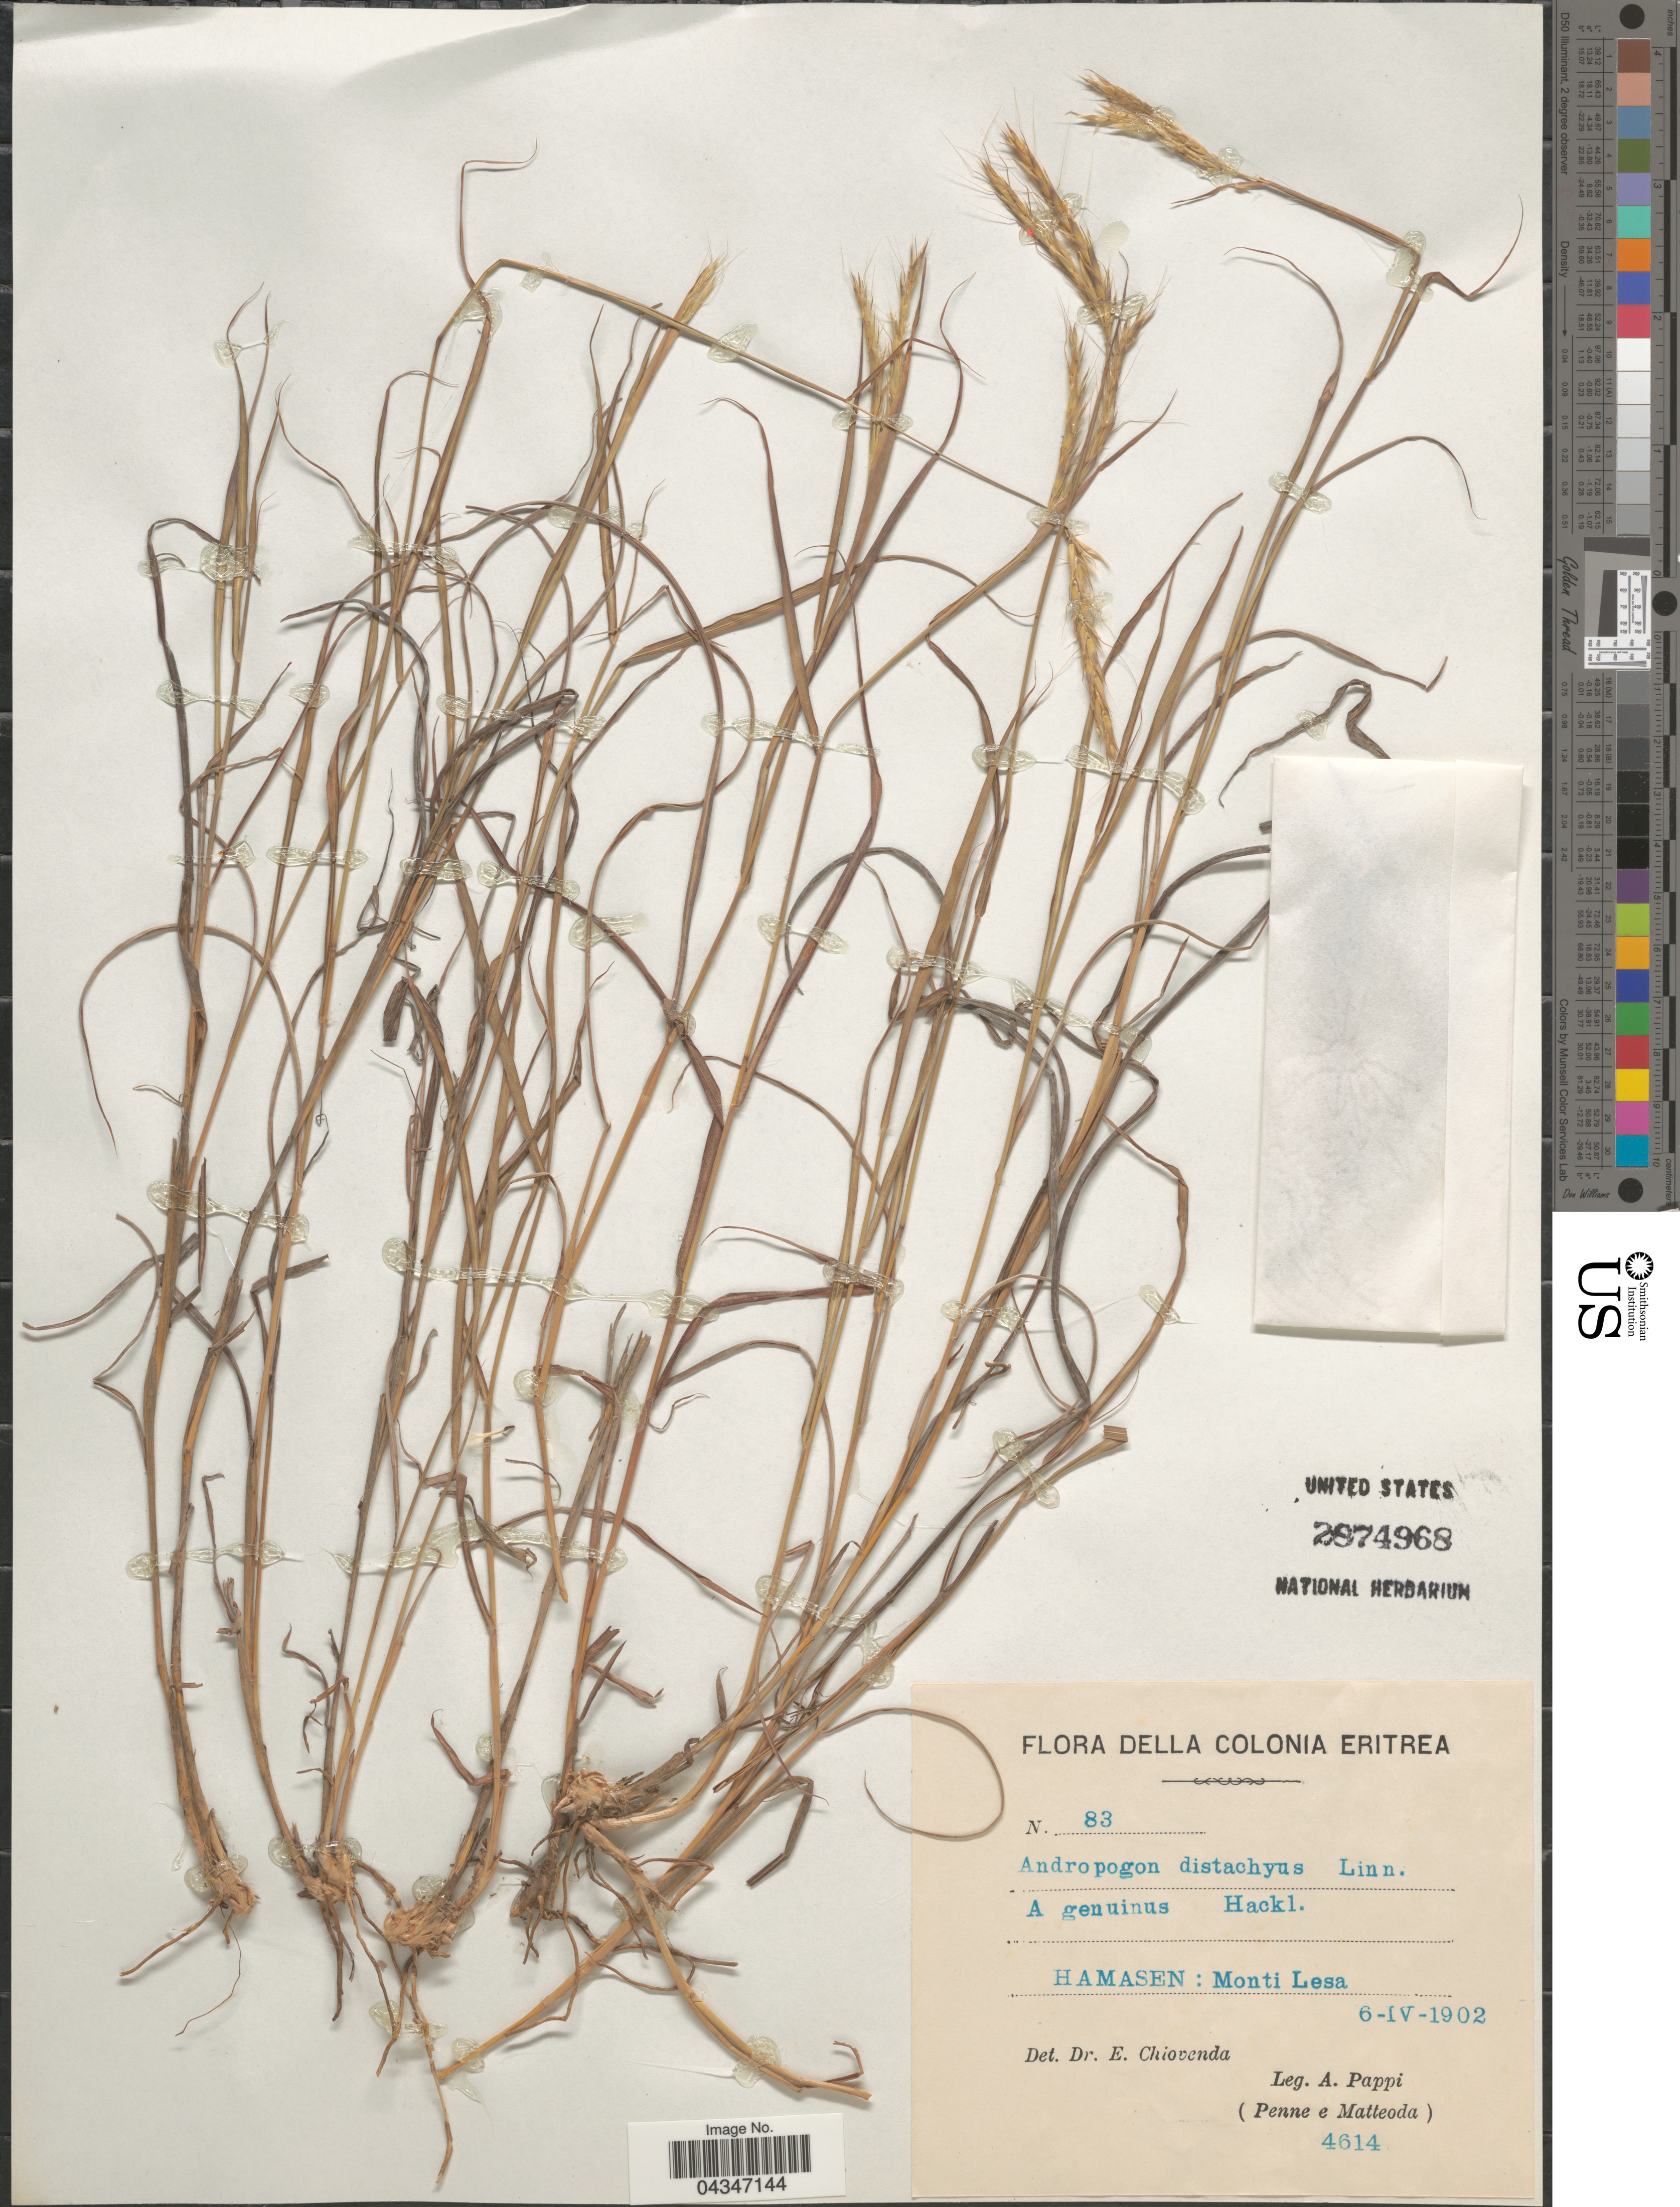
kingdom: Plantae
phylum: Tracheophyta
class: Liliopsida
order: Poales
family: Poaceae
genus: Andropogon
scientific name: Andropogon distachyos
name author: L.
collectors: A. Pappi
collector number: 83/4614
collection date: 1902-04-06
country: Eritrea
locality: Colonia Eritrea. Hamasen: Monti Lesa.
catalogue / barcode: US 2874968